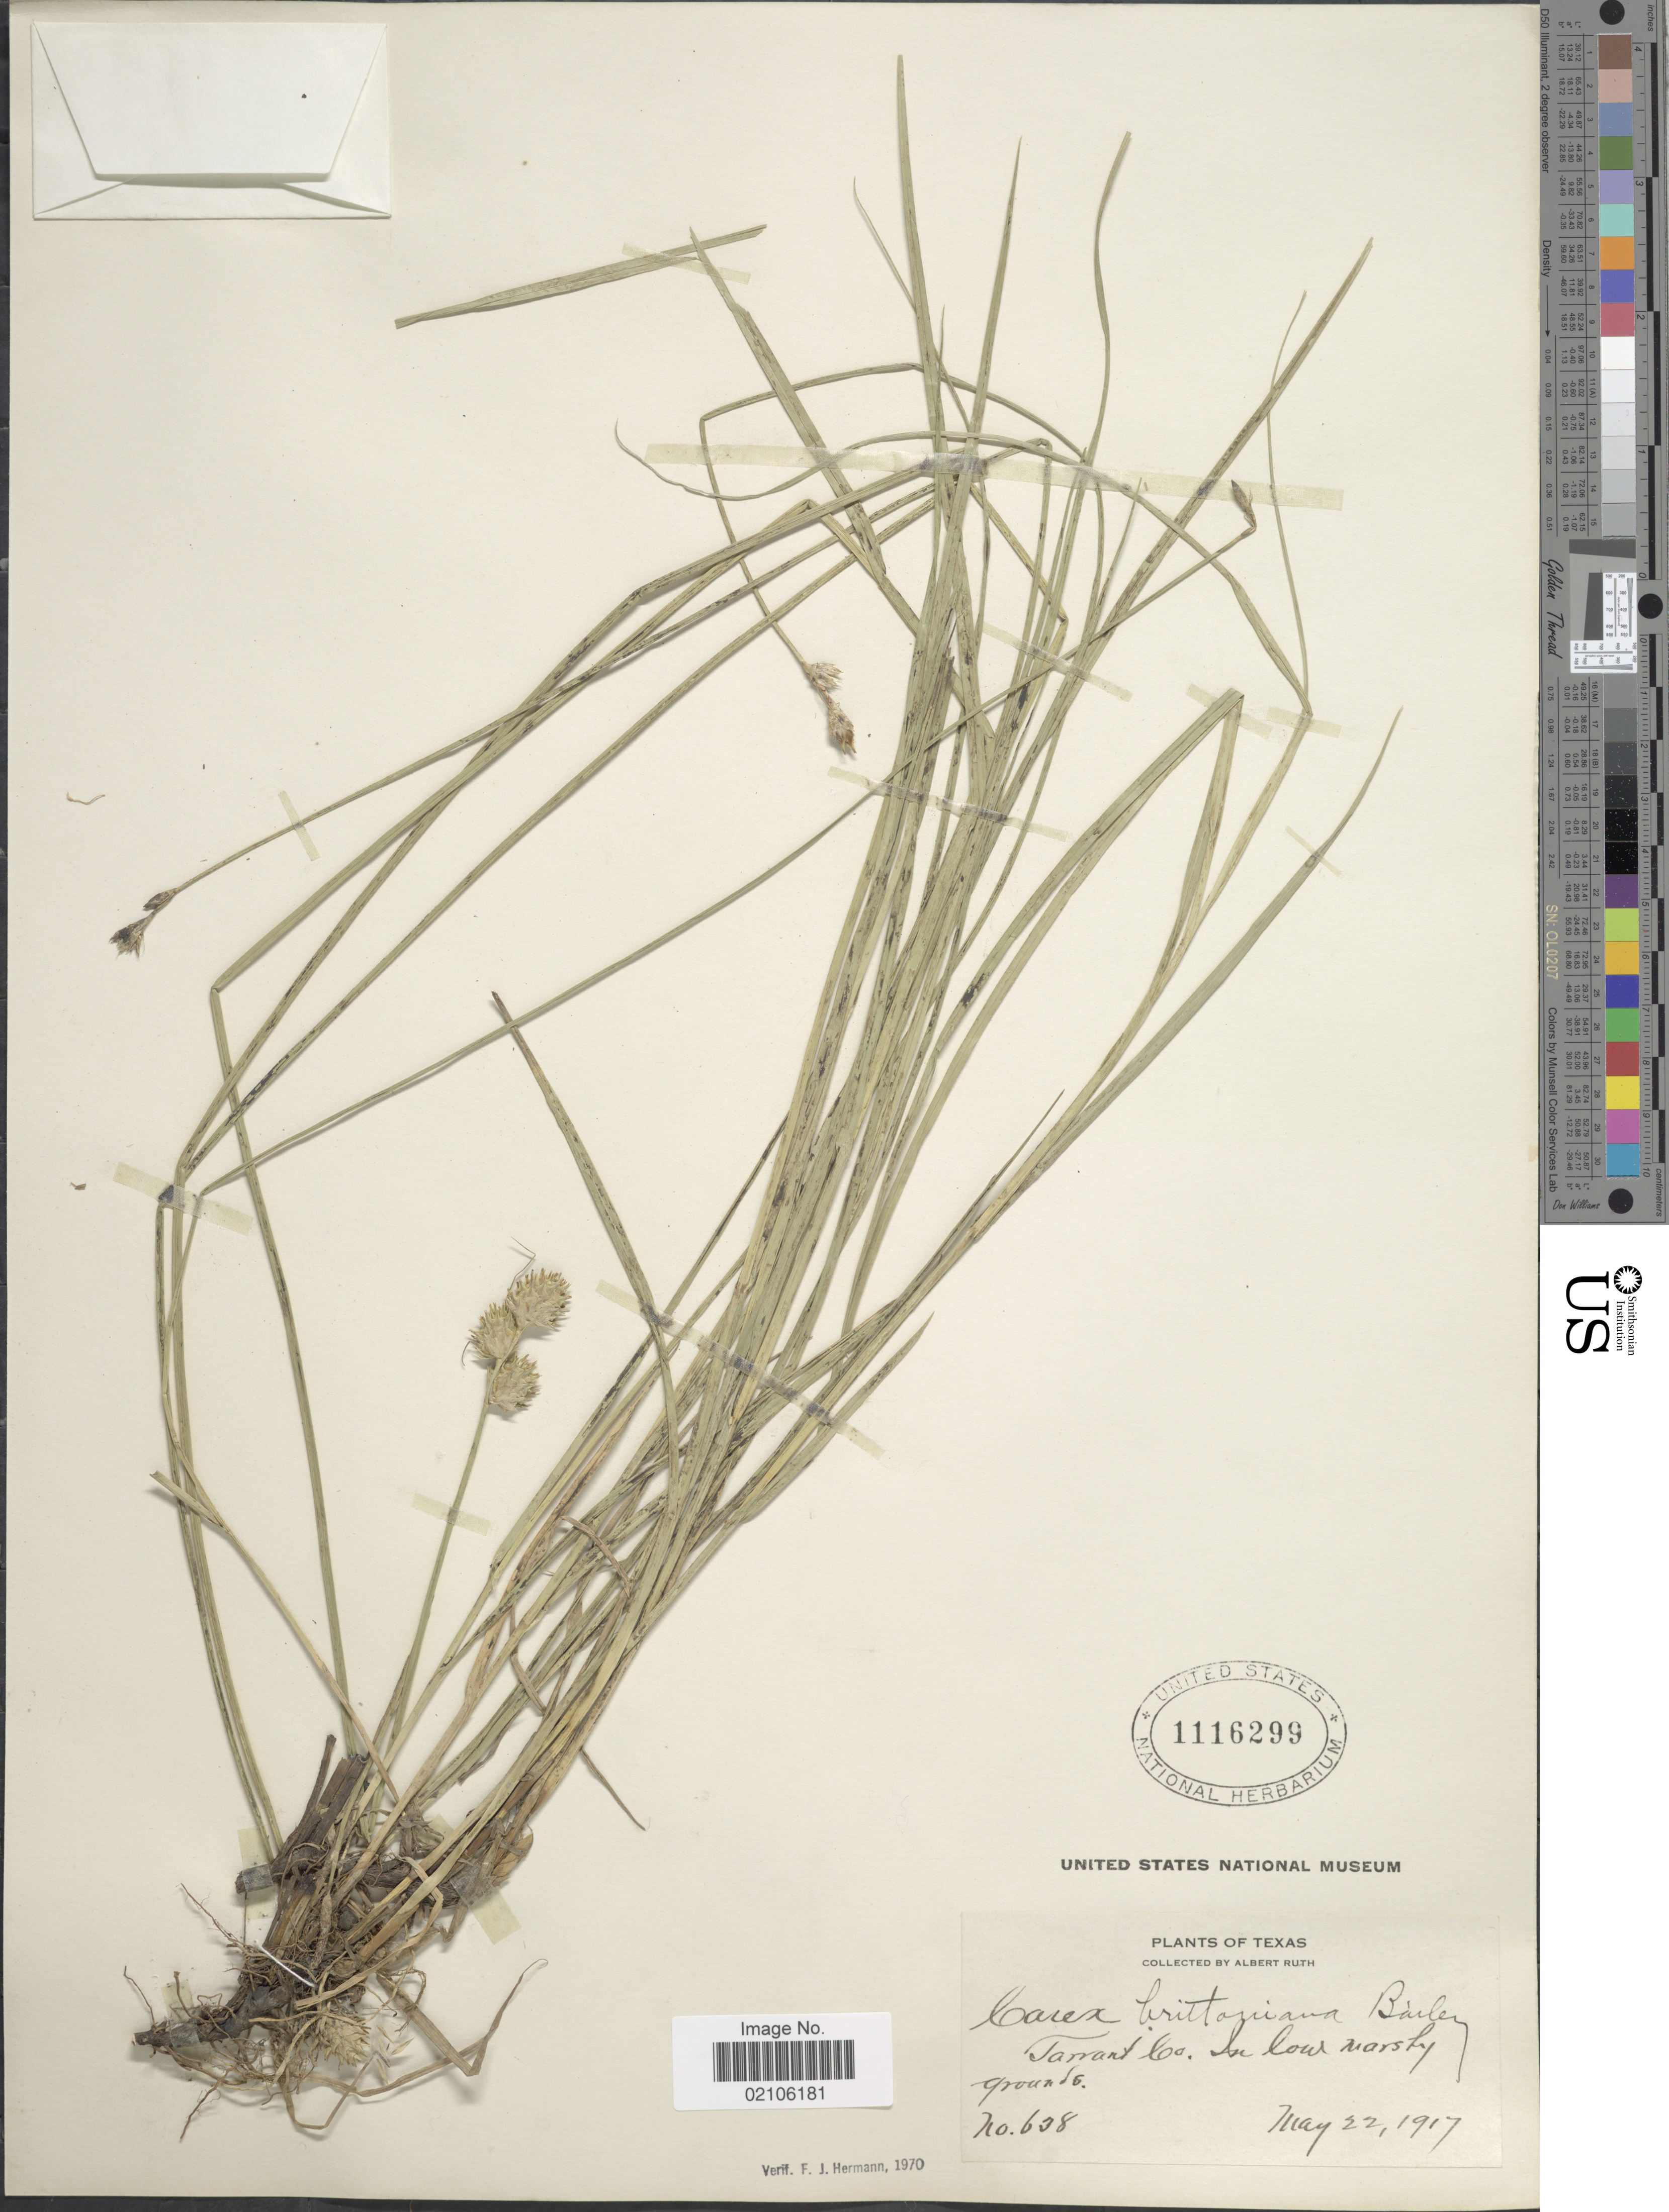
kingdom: Plantae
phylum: Tracheophyta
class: Liliopsida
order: Poales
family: Cyperaceae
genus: Carex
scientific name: Carex tetrastachya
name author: Scheele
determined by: Strong, Mark T., (BOT), Smithsonian Institution - National Museum of Natural History (UNITED STATES)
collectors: A. Ruth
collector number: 638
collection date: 1917-05-22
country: United States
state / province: Texas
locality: Tarrant Co.: in low marshy grounds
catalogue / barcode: US 1116299